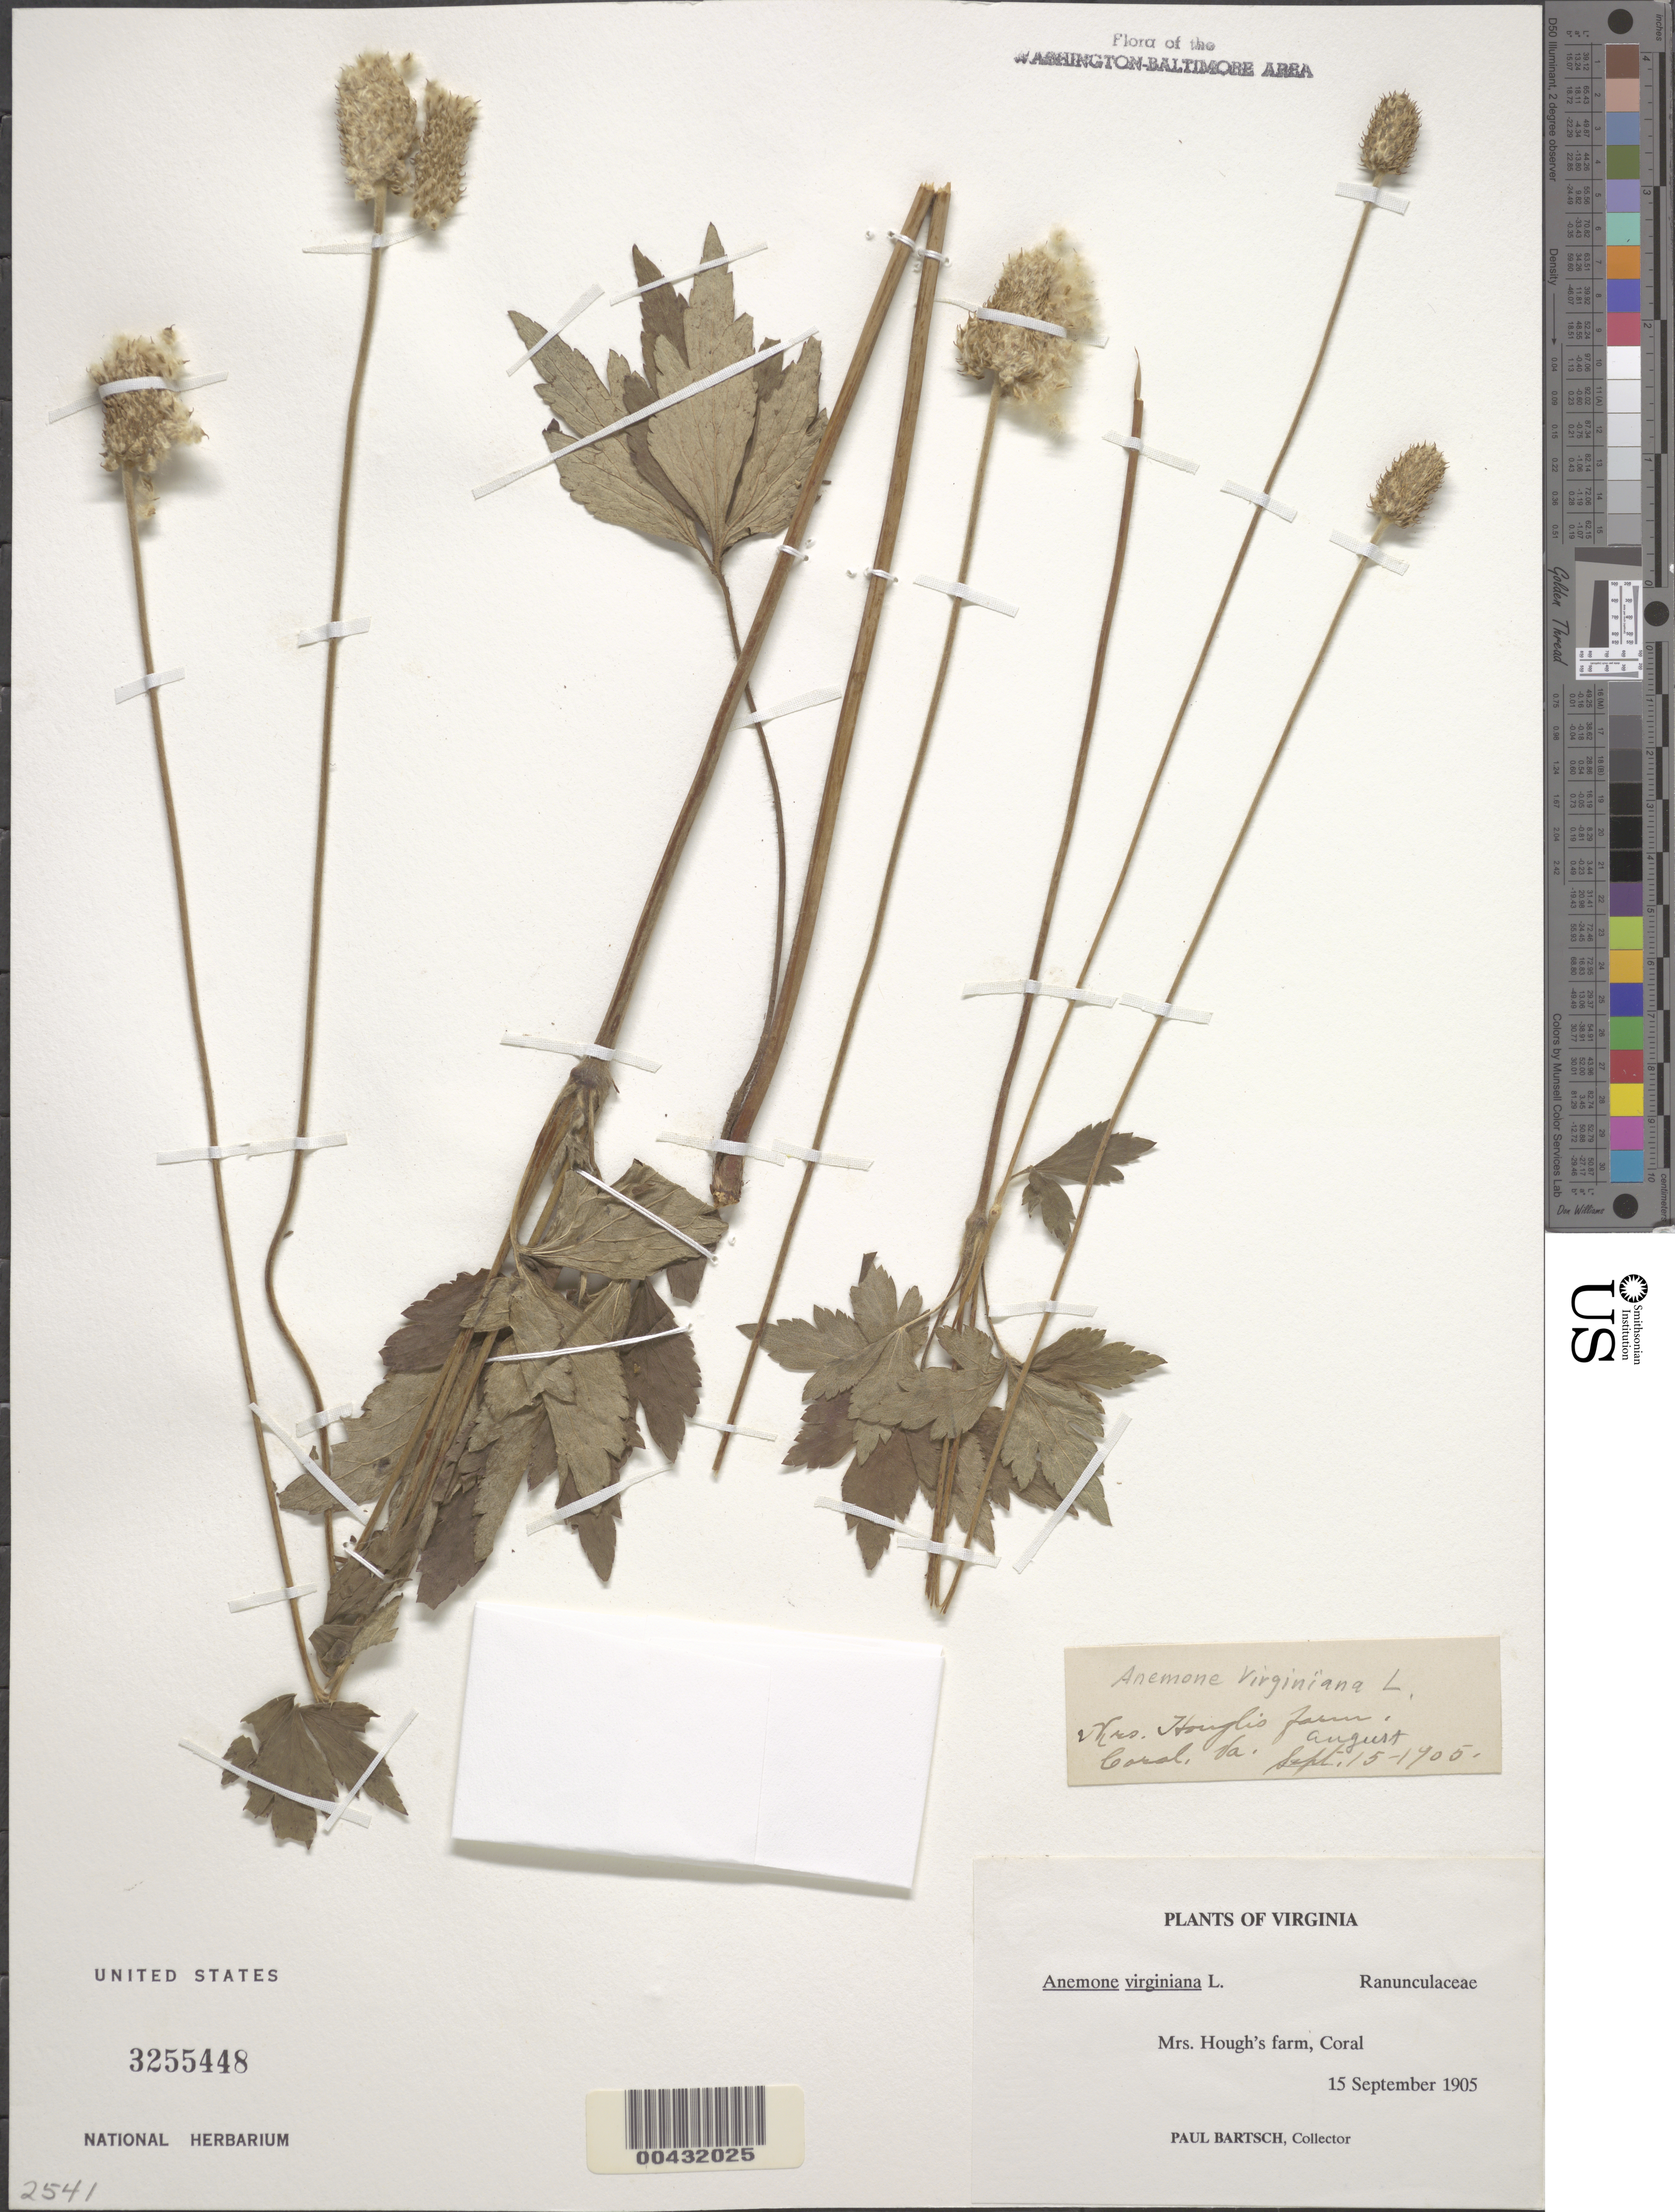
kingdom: Plantae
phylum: Tracheophyta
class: Magnoliopsida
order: Ranunculales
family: Ranunculaceae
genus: Anemone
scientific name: Anemone virginiana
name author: L.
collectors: P. Bartsch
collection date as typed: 15 Sep 1905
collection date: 1905-09-15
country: United States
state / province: Virginia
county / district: Fairfax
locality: Coral, Mrs. Hough's Farm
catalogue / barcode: US 3255448